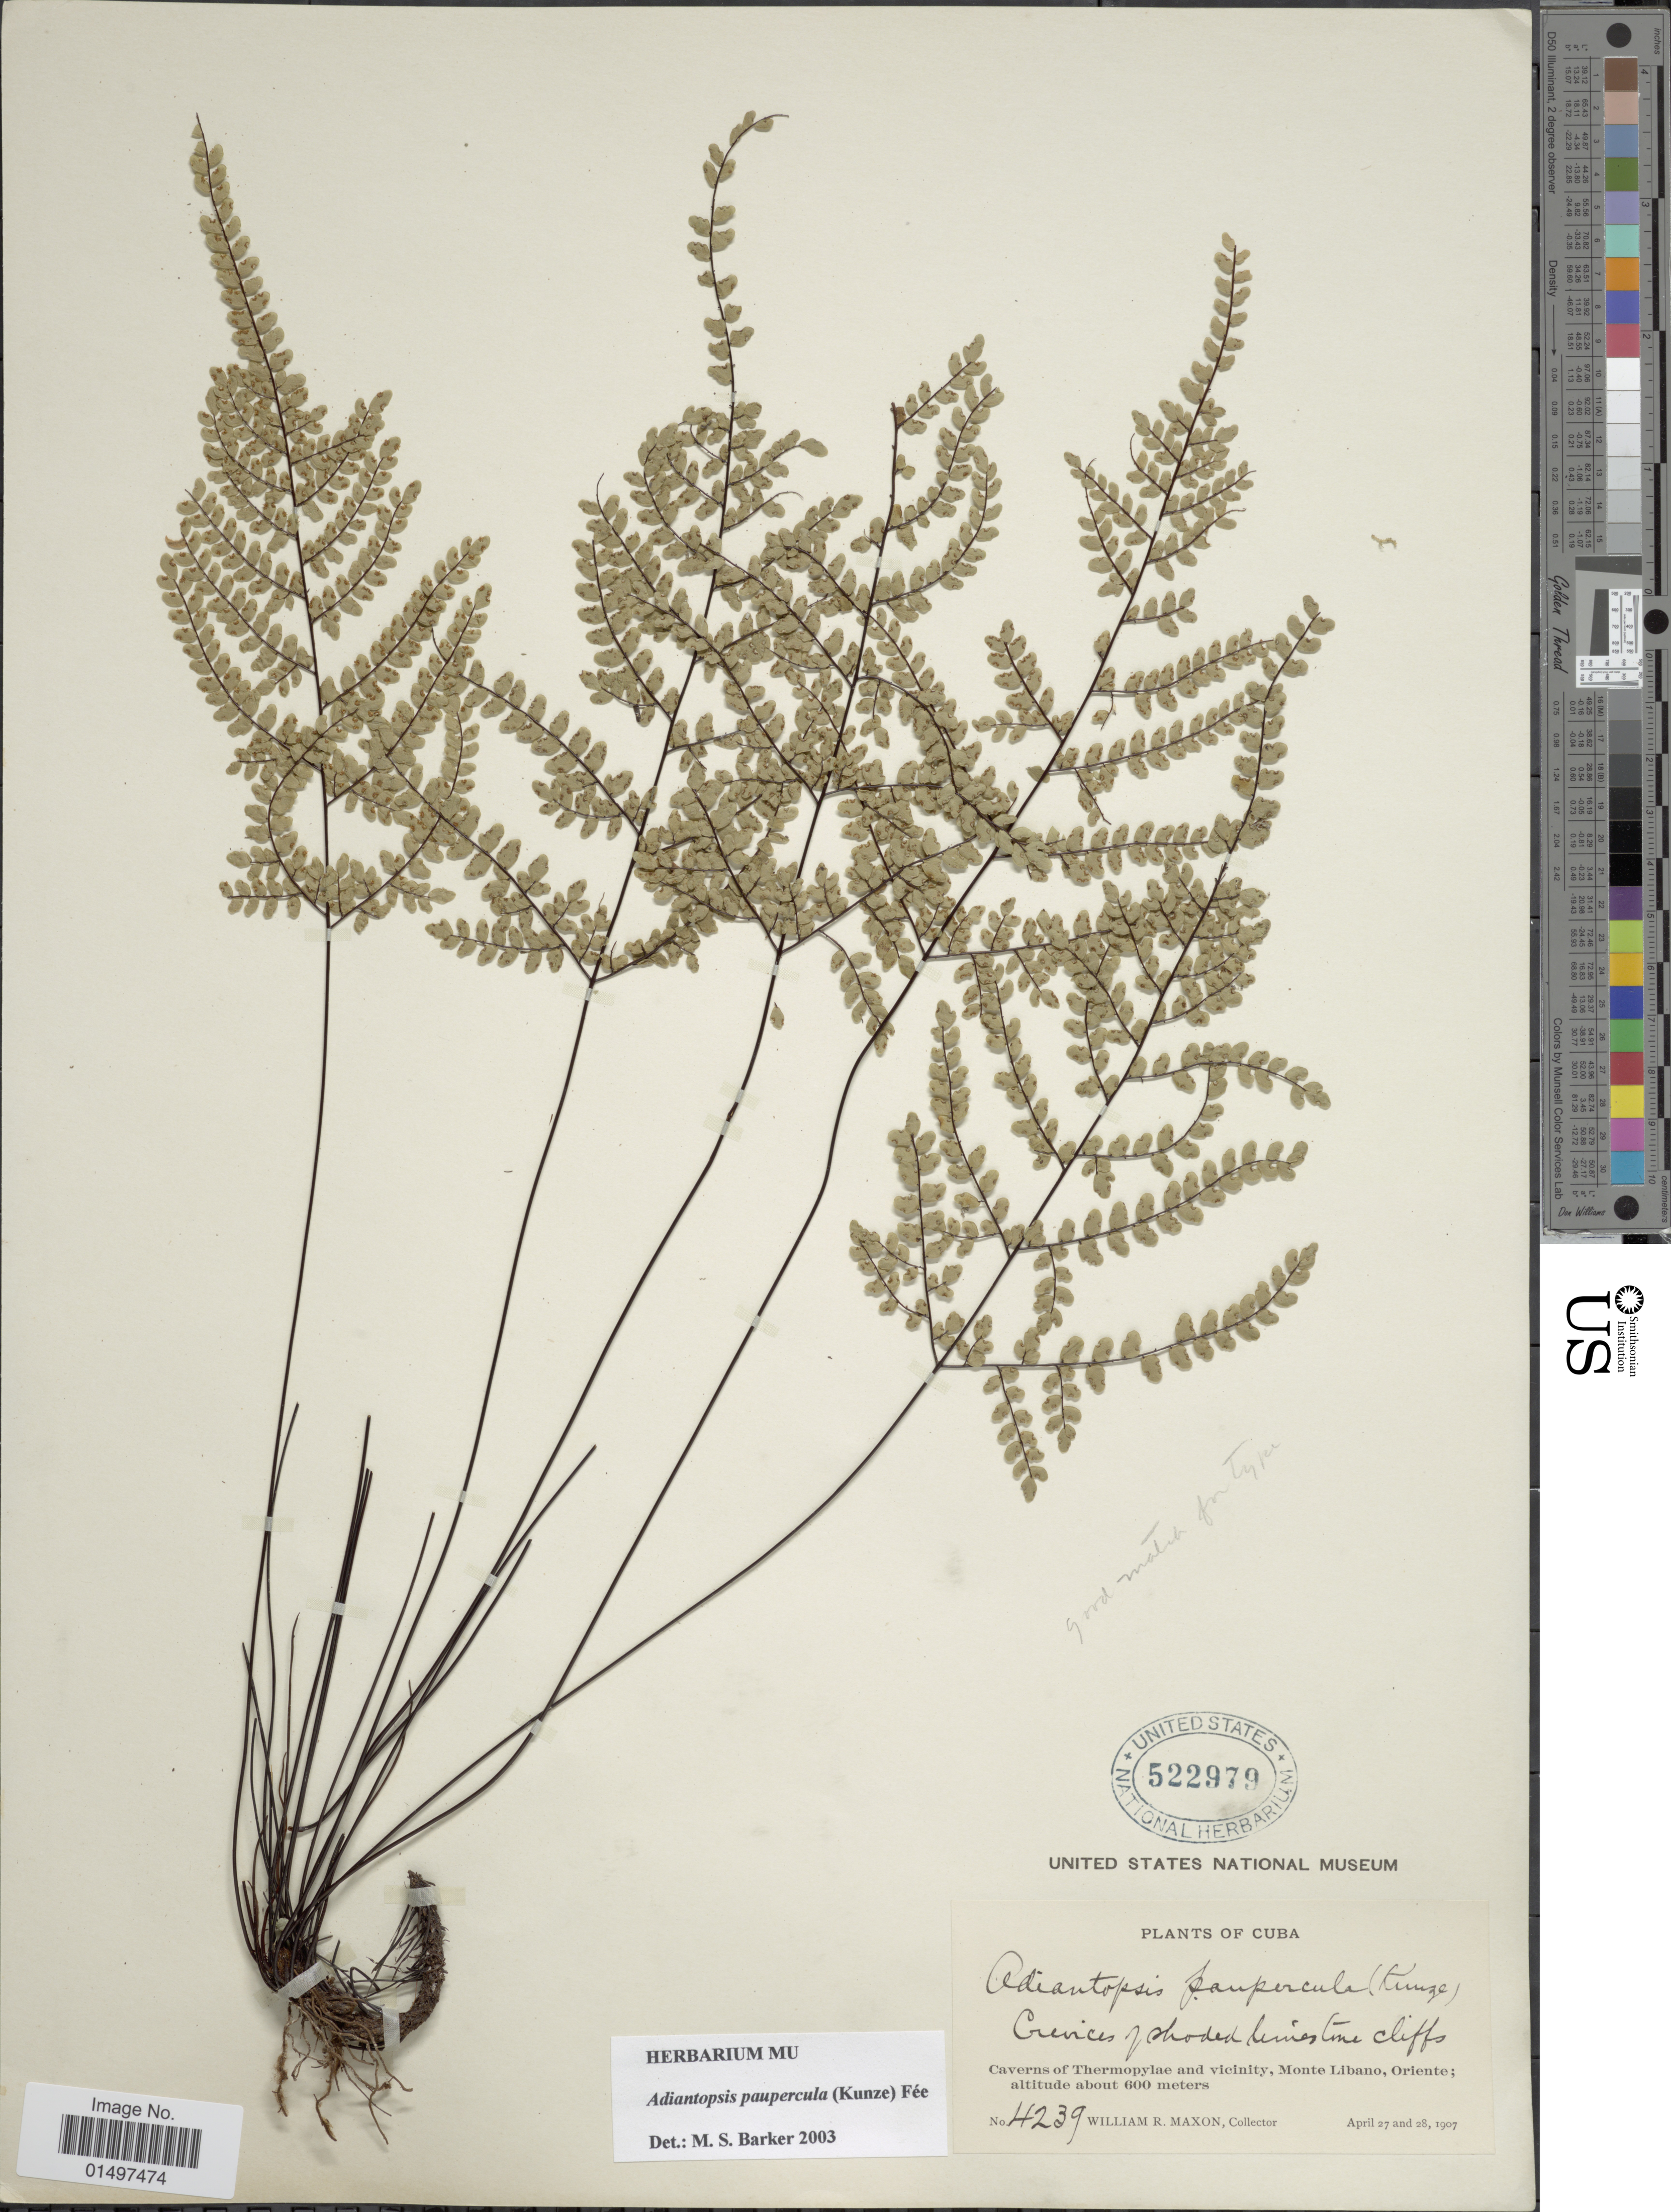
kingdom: Plantae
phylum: Tracheophyta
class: Polypodiopsida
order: Polypodiales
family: Pteridaceae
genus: Adiantopsis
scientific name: Adiantopsis paupercula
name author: (Kunze) Fée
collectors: W. R. Maxon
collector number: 4239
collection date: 1907-04-27/1907-04-28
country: Cuba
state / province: Oriente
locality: Caverns of Thermopylae and vicinity, Monte Libano, Oriente.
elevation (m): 600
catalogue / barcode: US 522979